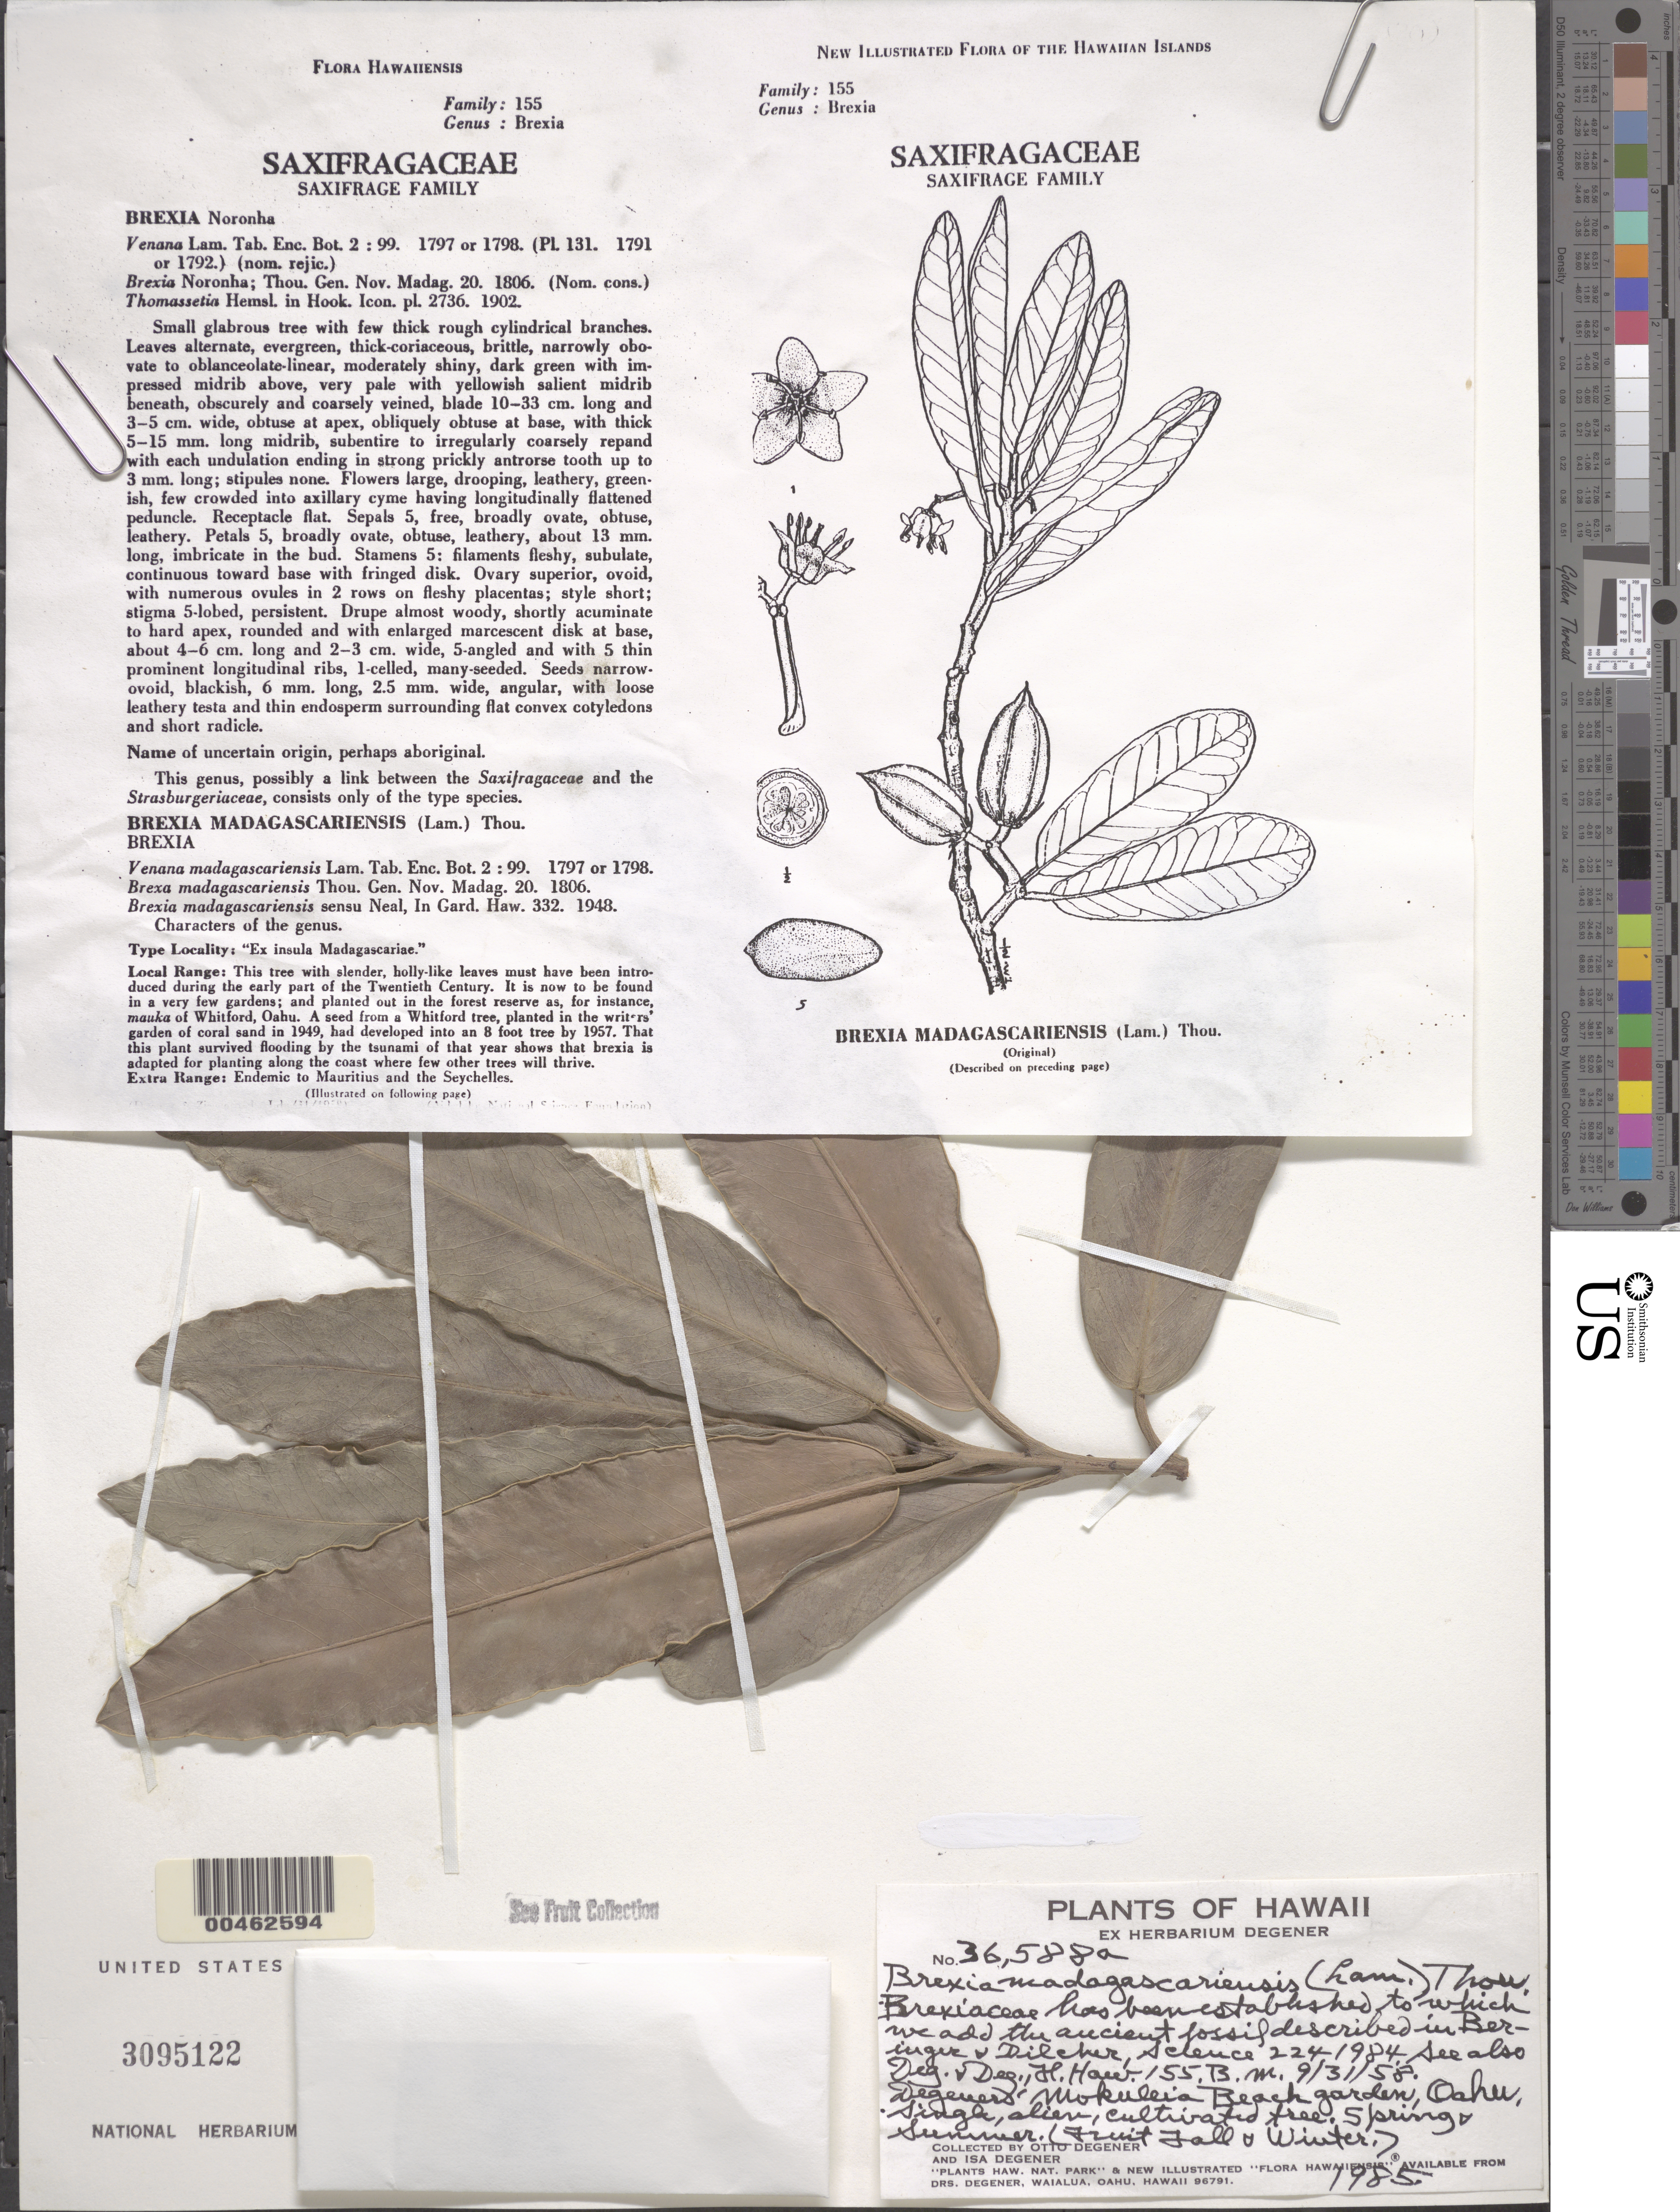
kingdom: Plantae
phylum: Tracheophyta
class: Magnoliopsida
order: Celastrales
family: Celastraceae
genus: Brexia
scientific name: Brexia madagascariensis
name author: (Lam.) Ker Gawl.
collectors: O. Degener & I. Degener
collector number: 36588a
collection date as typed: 1985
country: United States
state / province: Hawaii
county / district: Honolulu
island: Oahu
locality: Mokuleia Beach garden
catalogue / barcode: US 3095122